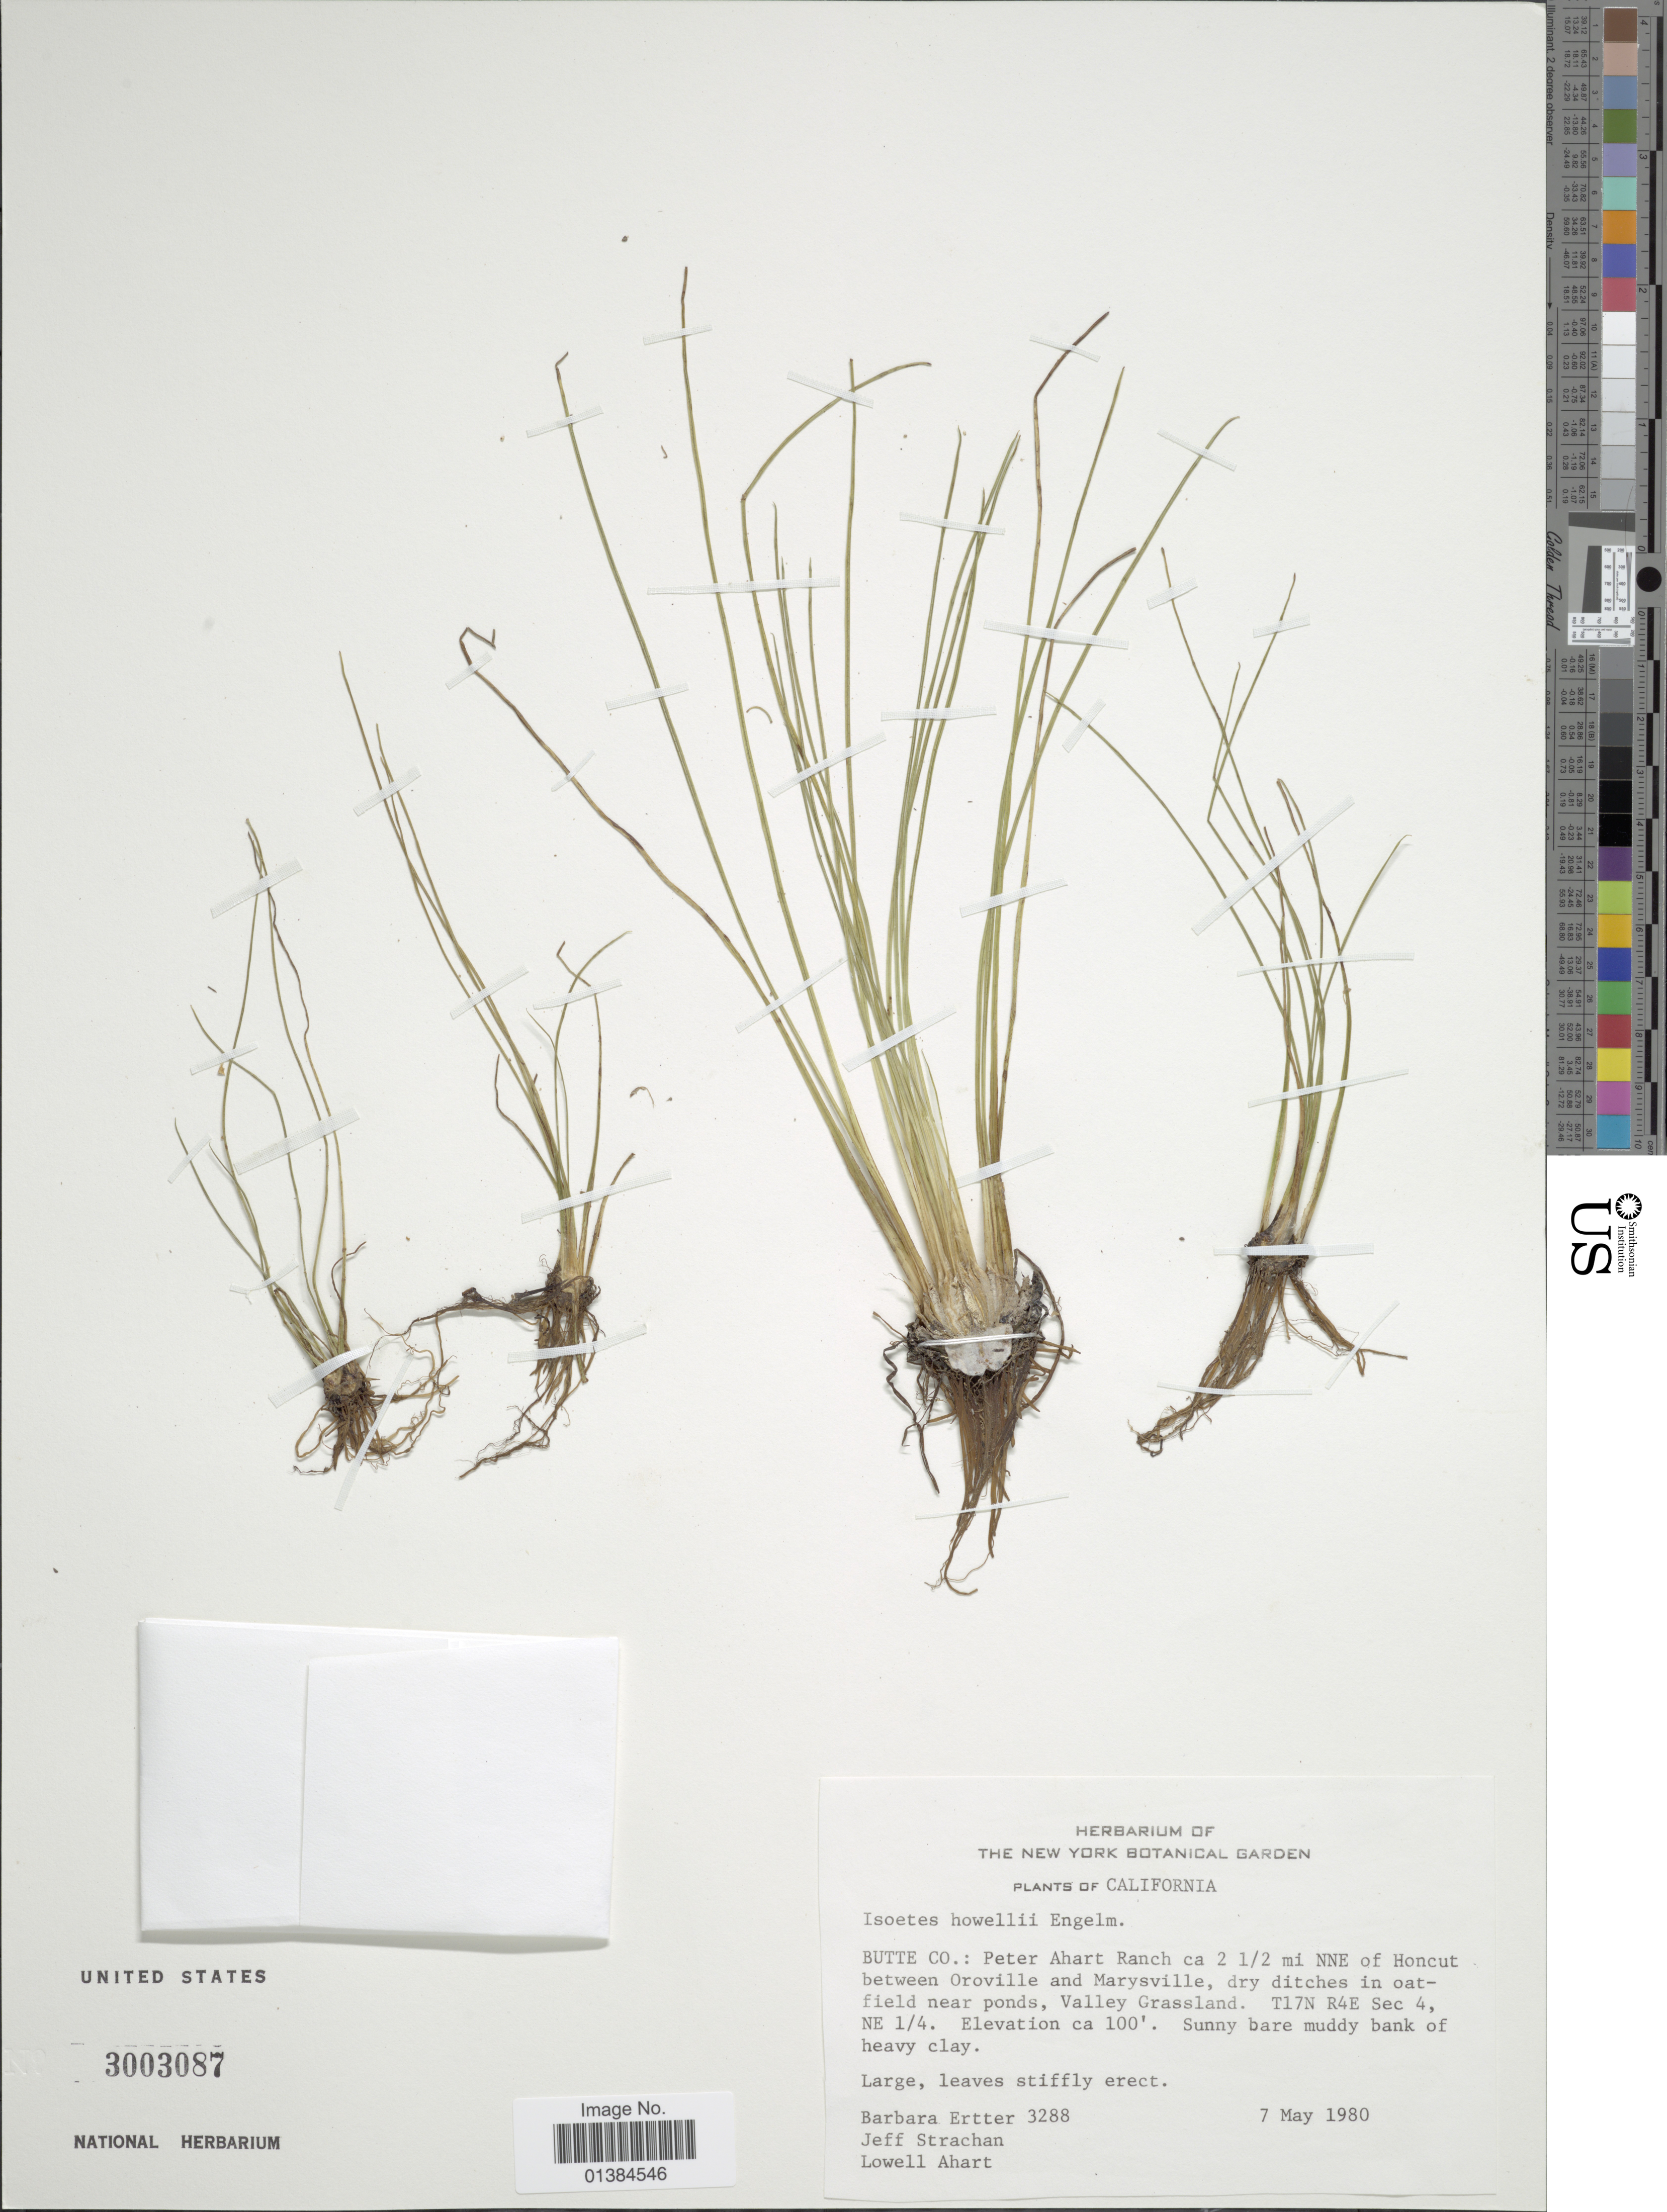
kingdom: Plantae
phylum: Tracheophyta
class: Lycopodiopsida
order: Isoetales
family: Isoetaceae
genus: Isoetes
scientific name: Isoetes howellii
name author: Engelm.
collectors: B. Ertter, J. Strachan & L. Ahart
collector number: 3288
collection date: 1980-05-07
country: United States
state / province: California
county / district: Butte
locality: Butte Co.: Peter Ahart Ranch ca 2 1/2 mi NNE of Honcut between Oroville and Marysville, dry ditches in oatfield near ponds, Valley Grassland. T17N R4E Sec 4, NE 1/4.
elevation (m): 30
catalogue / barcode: US 3003087